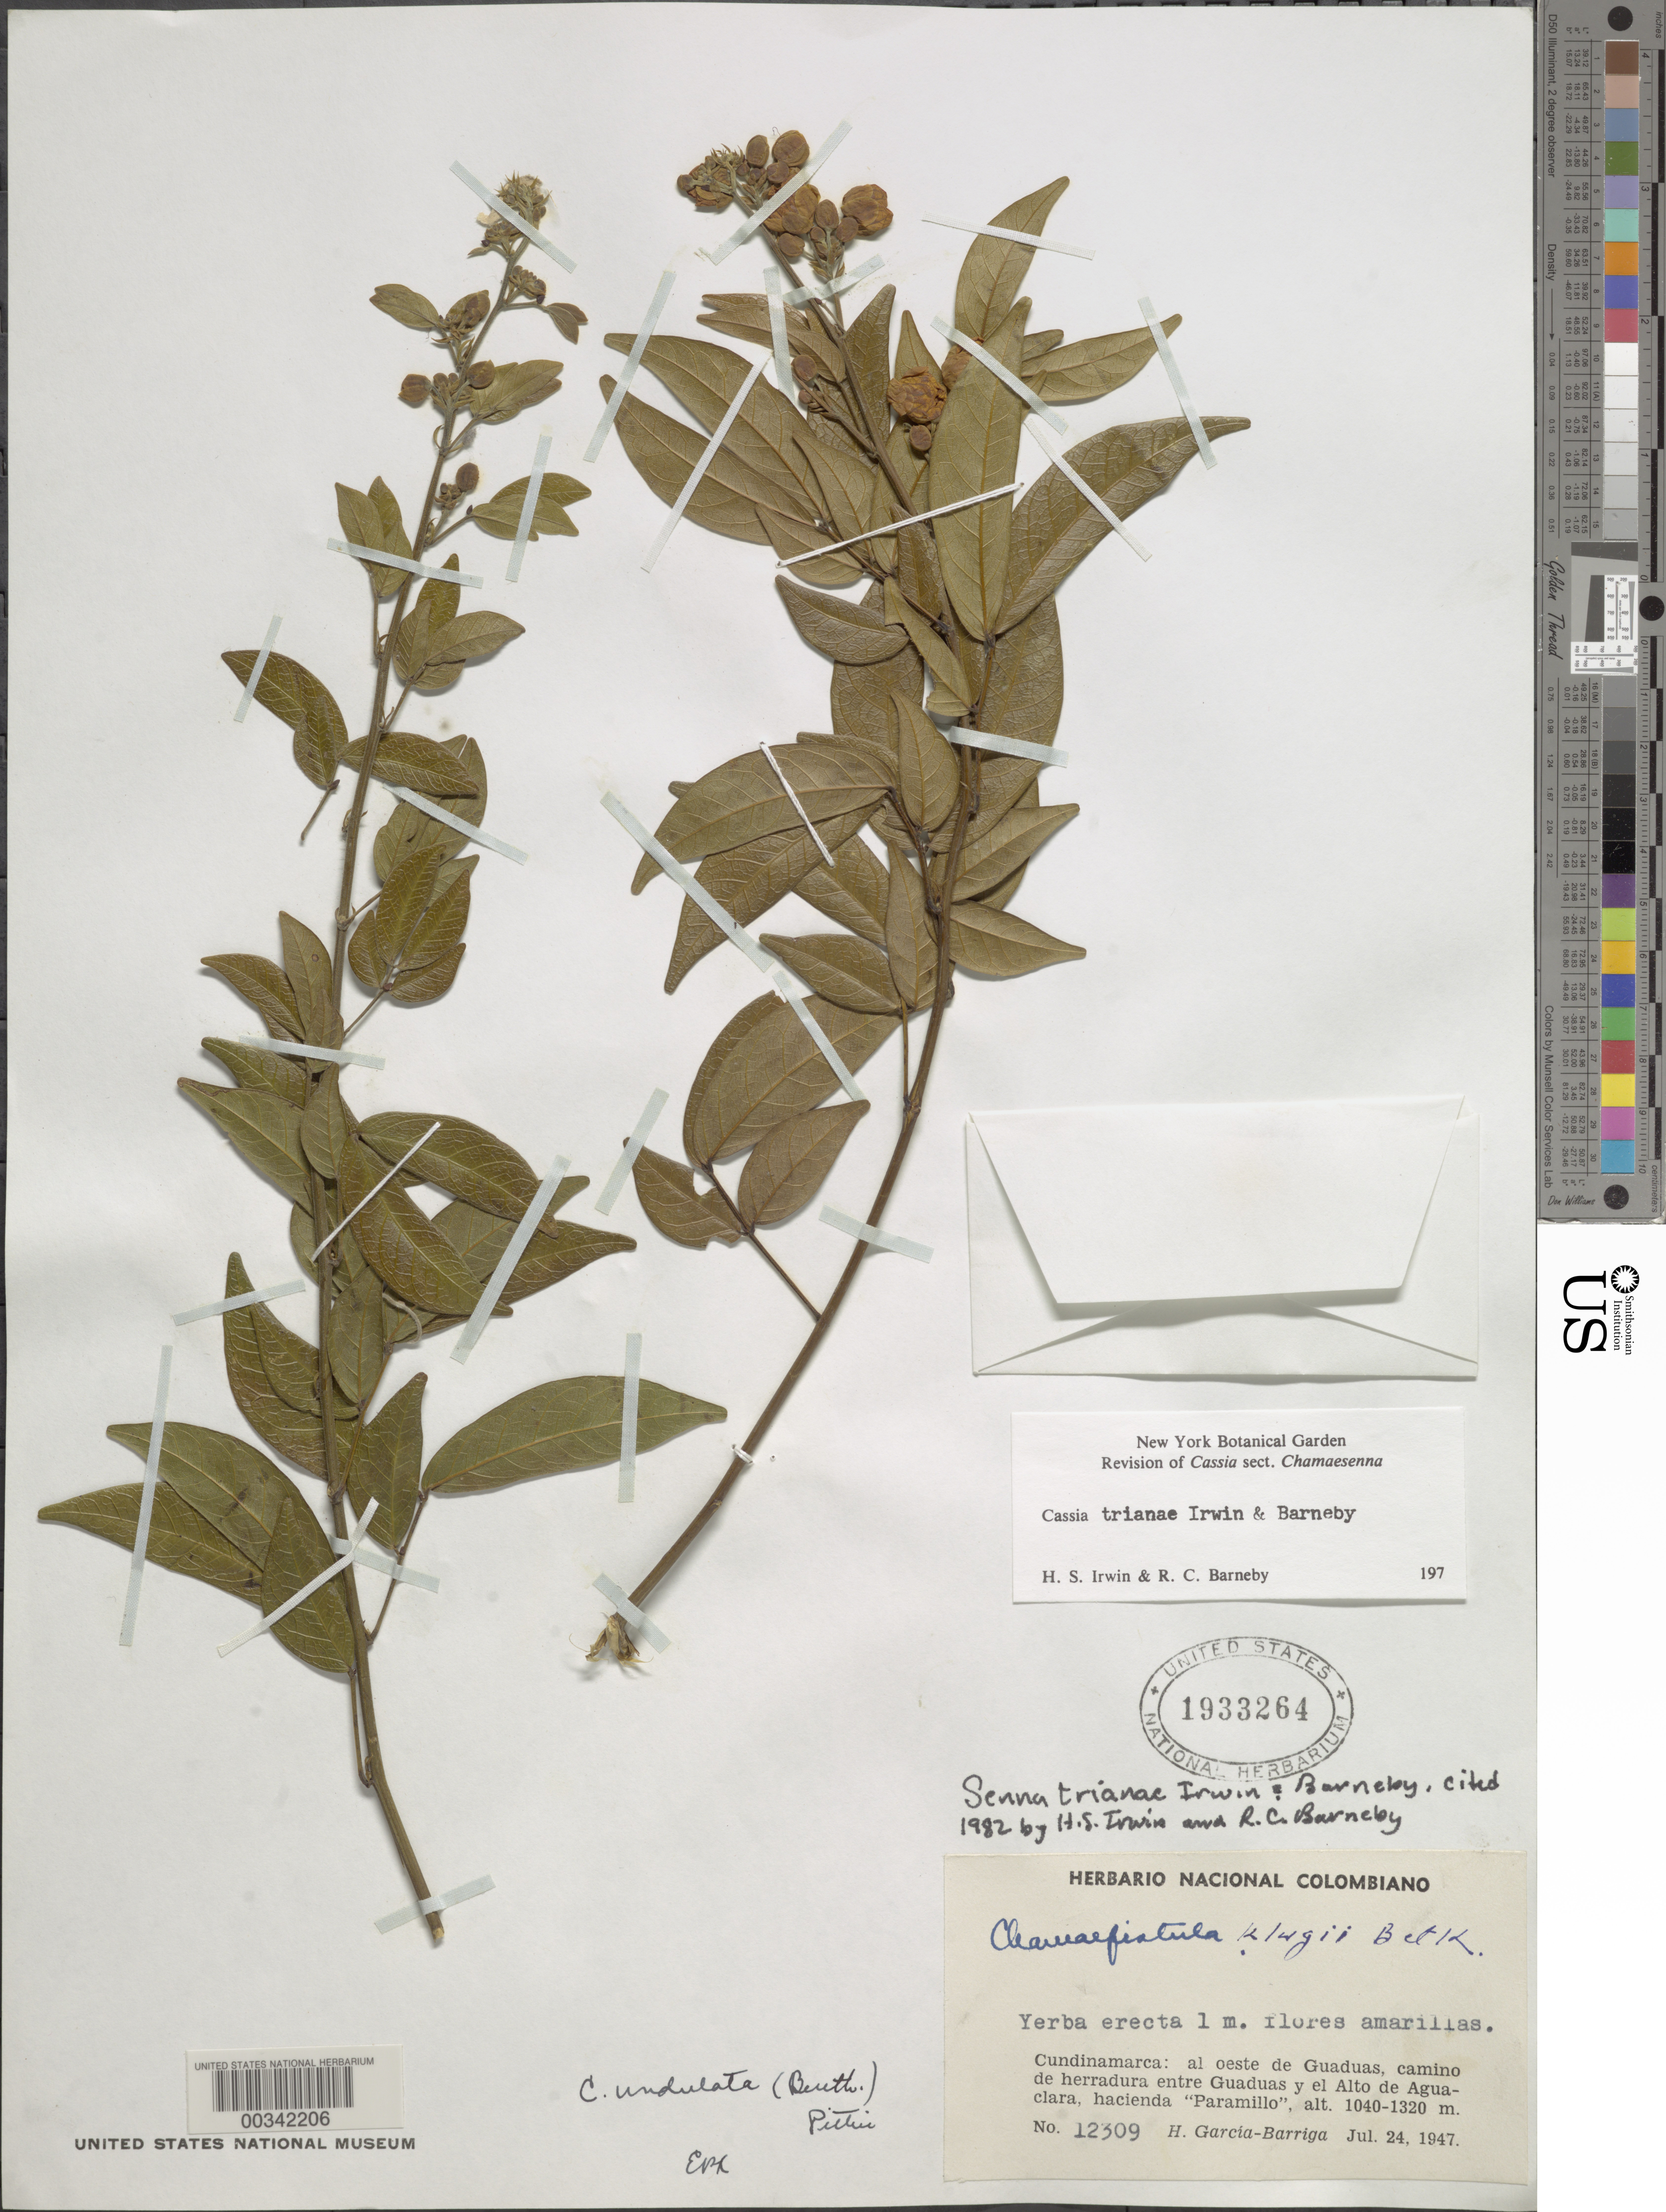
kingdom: Plantae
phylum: Tracheophyta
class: Magnoliopsida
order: Fabales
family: Fabaceae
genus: Senna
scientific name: Senna trianae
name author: H.S. Irwin & Barneby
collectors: H. García Barriga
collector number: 12309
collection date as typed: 24 Jul 1947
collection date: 1947-07-24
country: Colombia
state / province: Cundinamarca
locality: E de Guaduas, Camino de Herradura entre Guaduas y el Alto de Aguaclara, Hacienda "Paramillo"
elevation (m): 1040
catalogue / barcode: US 1933264